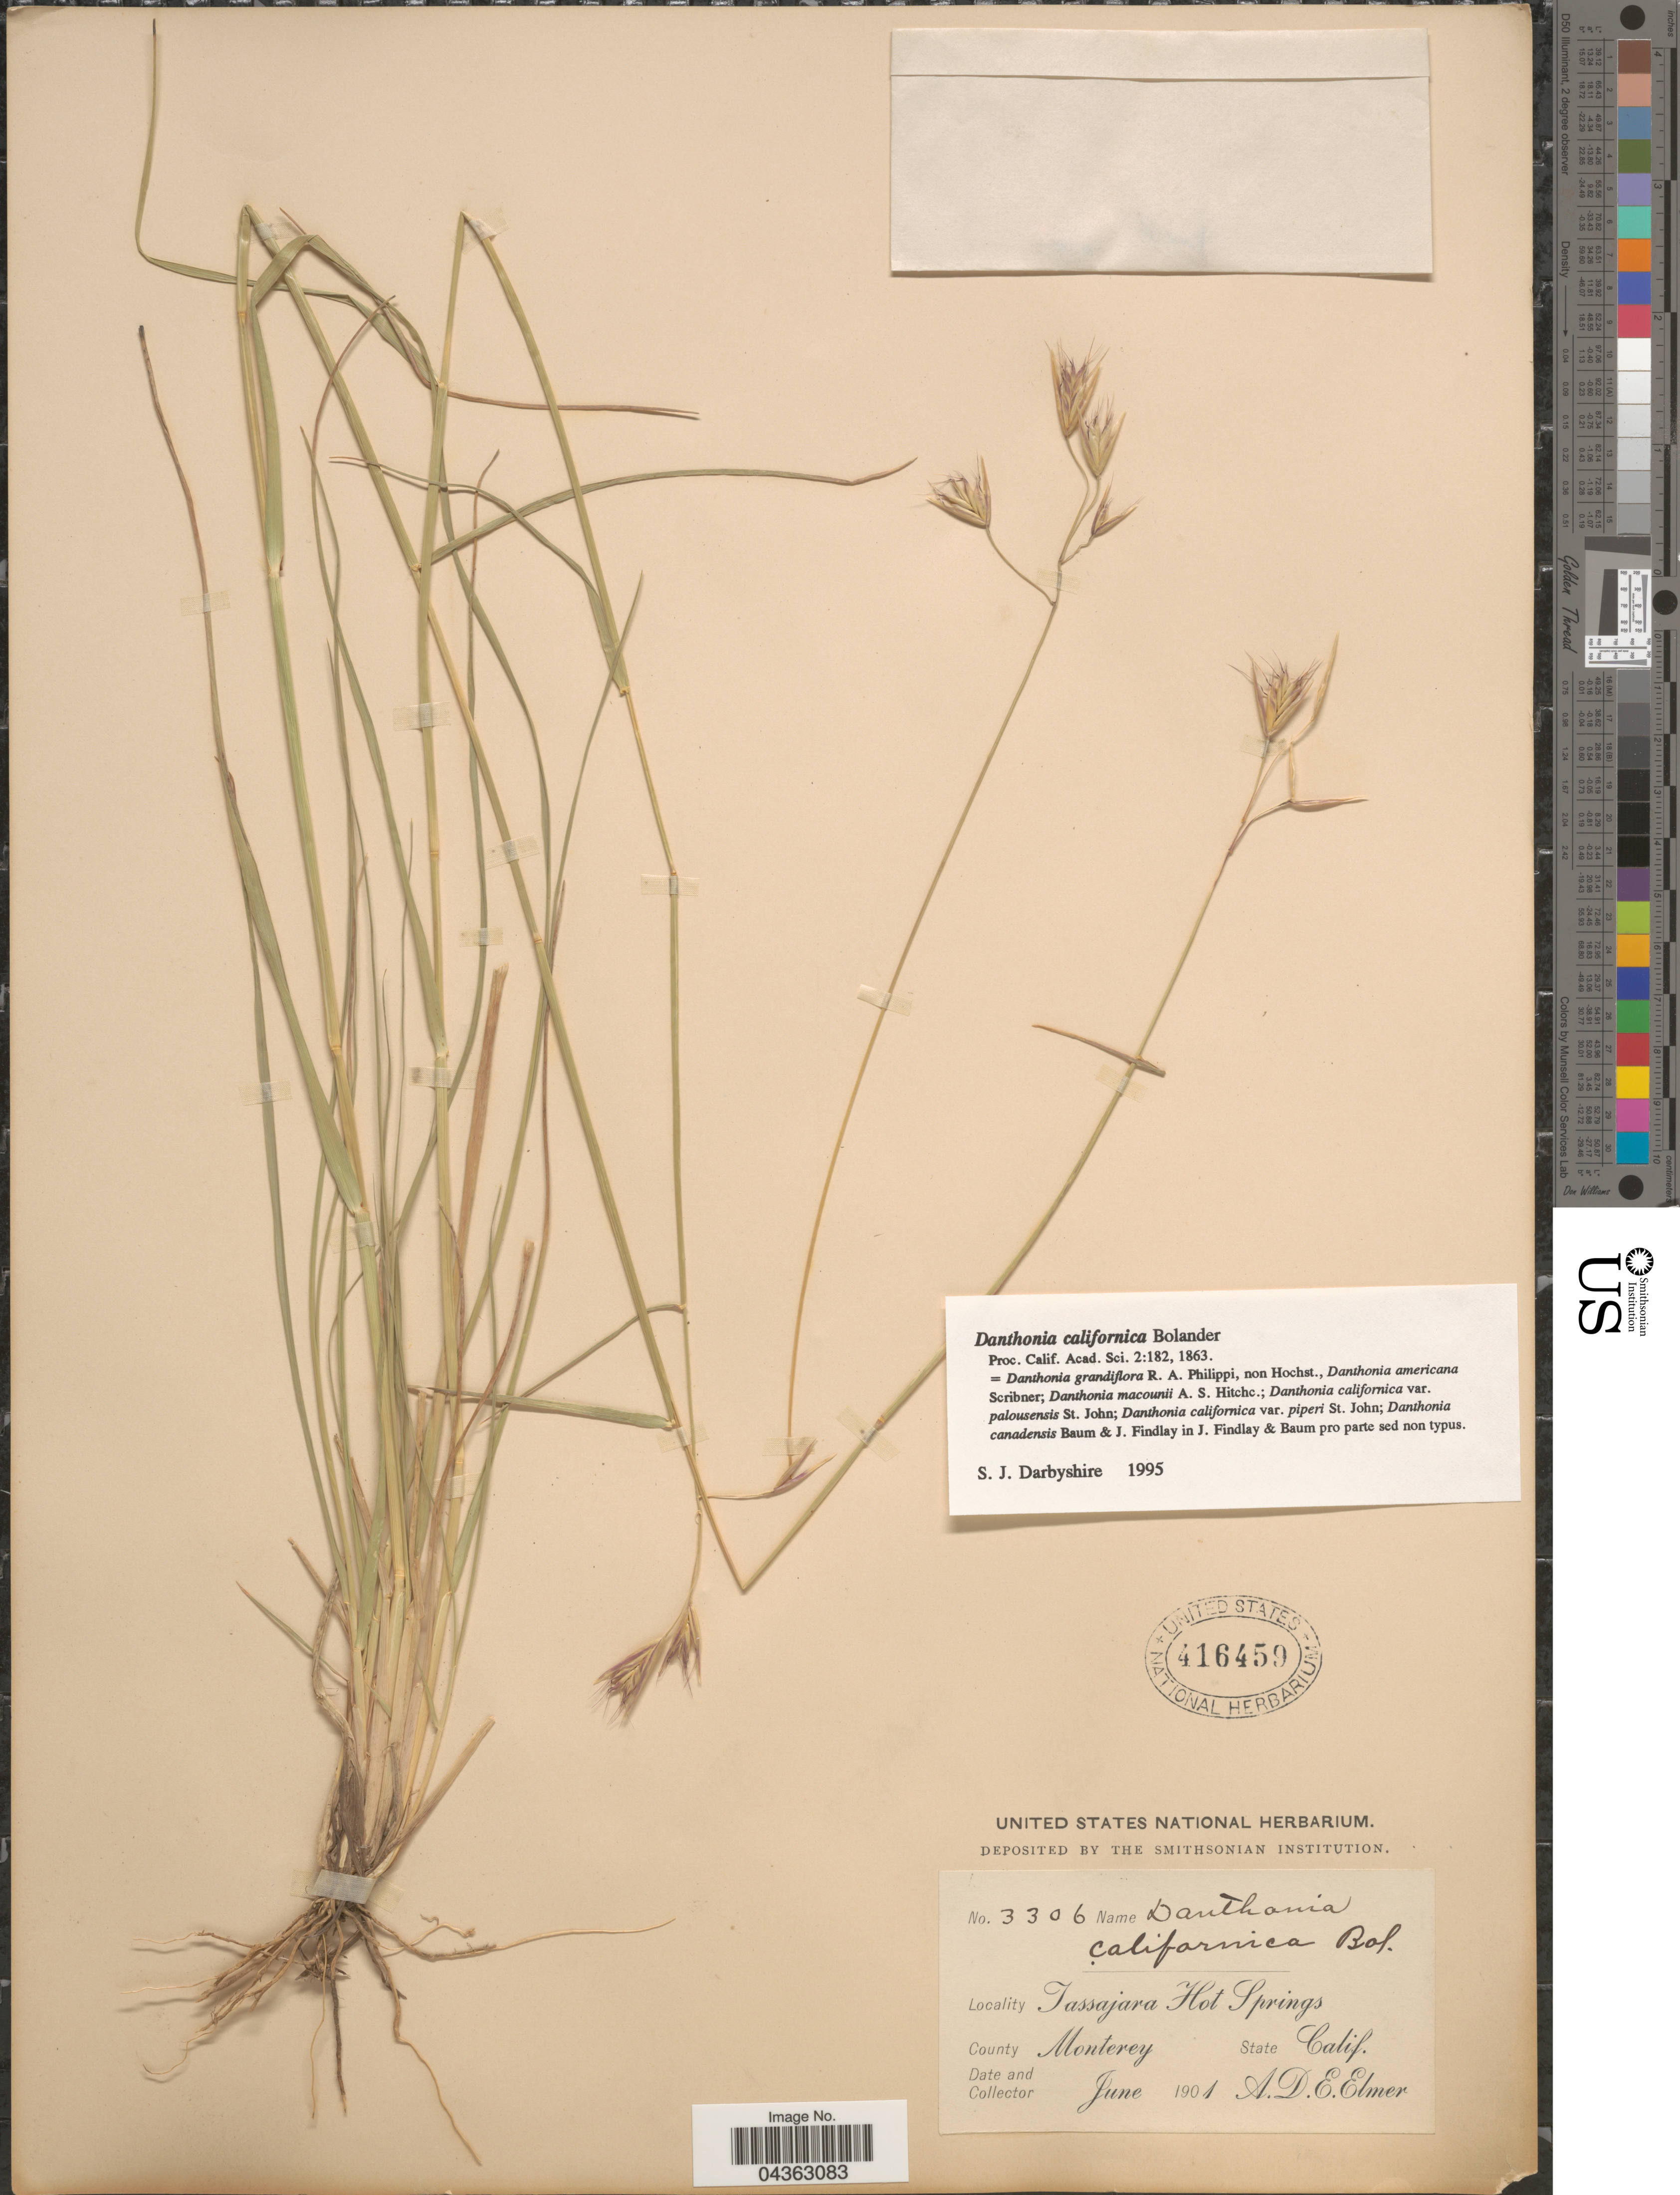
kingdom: Plantae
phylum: Tracheophyta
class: Liliopsida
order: Poales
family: Poaceae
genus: Danthonia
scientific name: Danthonia californica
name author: Bol.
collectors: A. D. E. Elmer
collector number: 3306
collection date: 1901-06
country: United States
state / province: California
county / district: Monterey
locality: Tassajara Hot Springs. County Monterey.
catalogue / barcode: US 416459